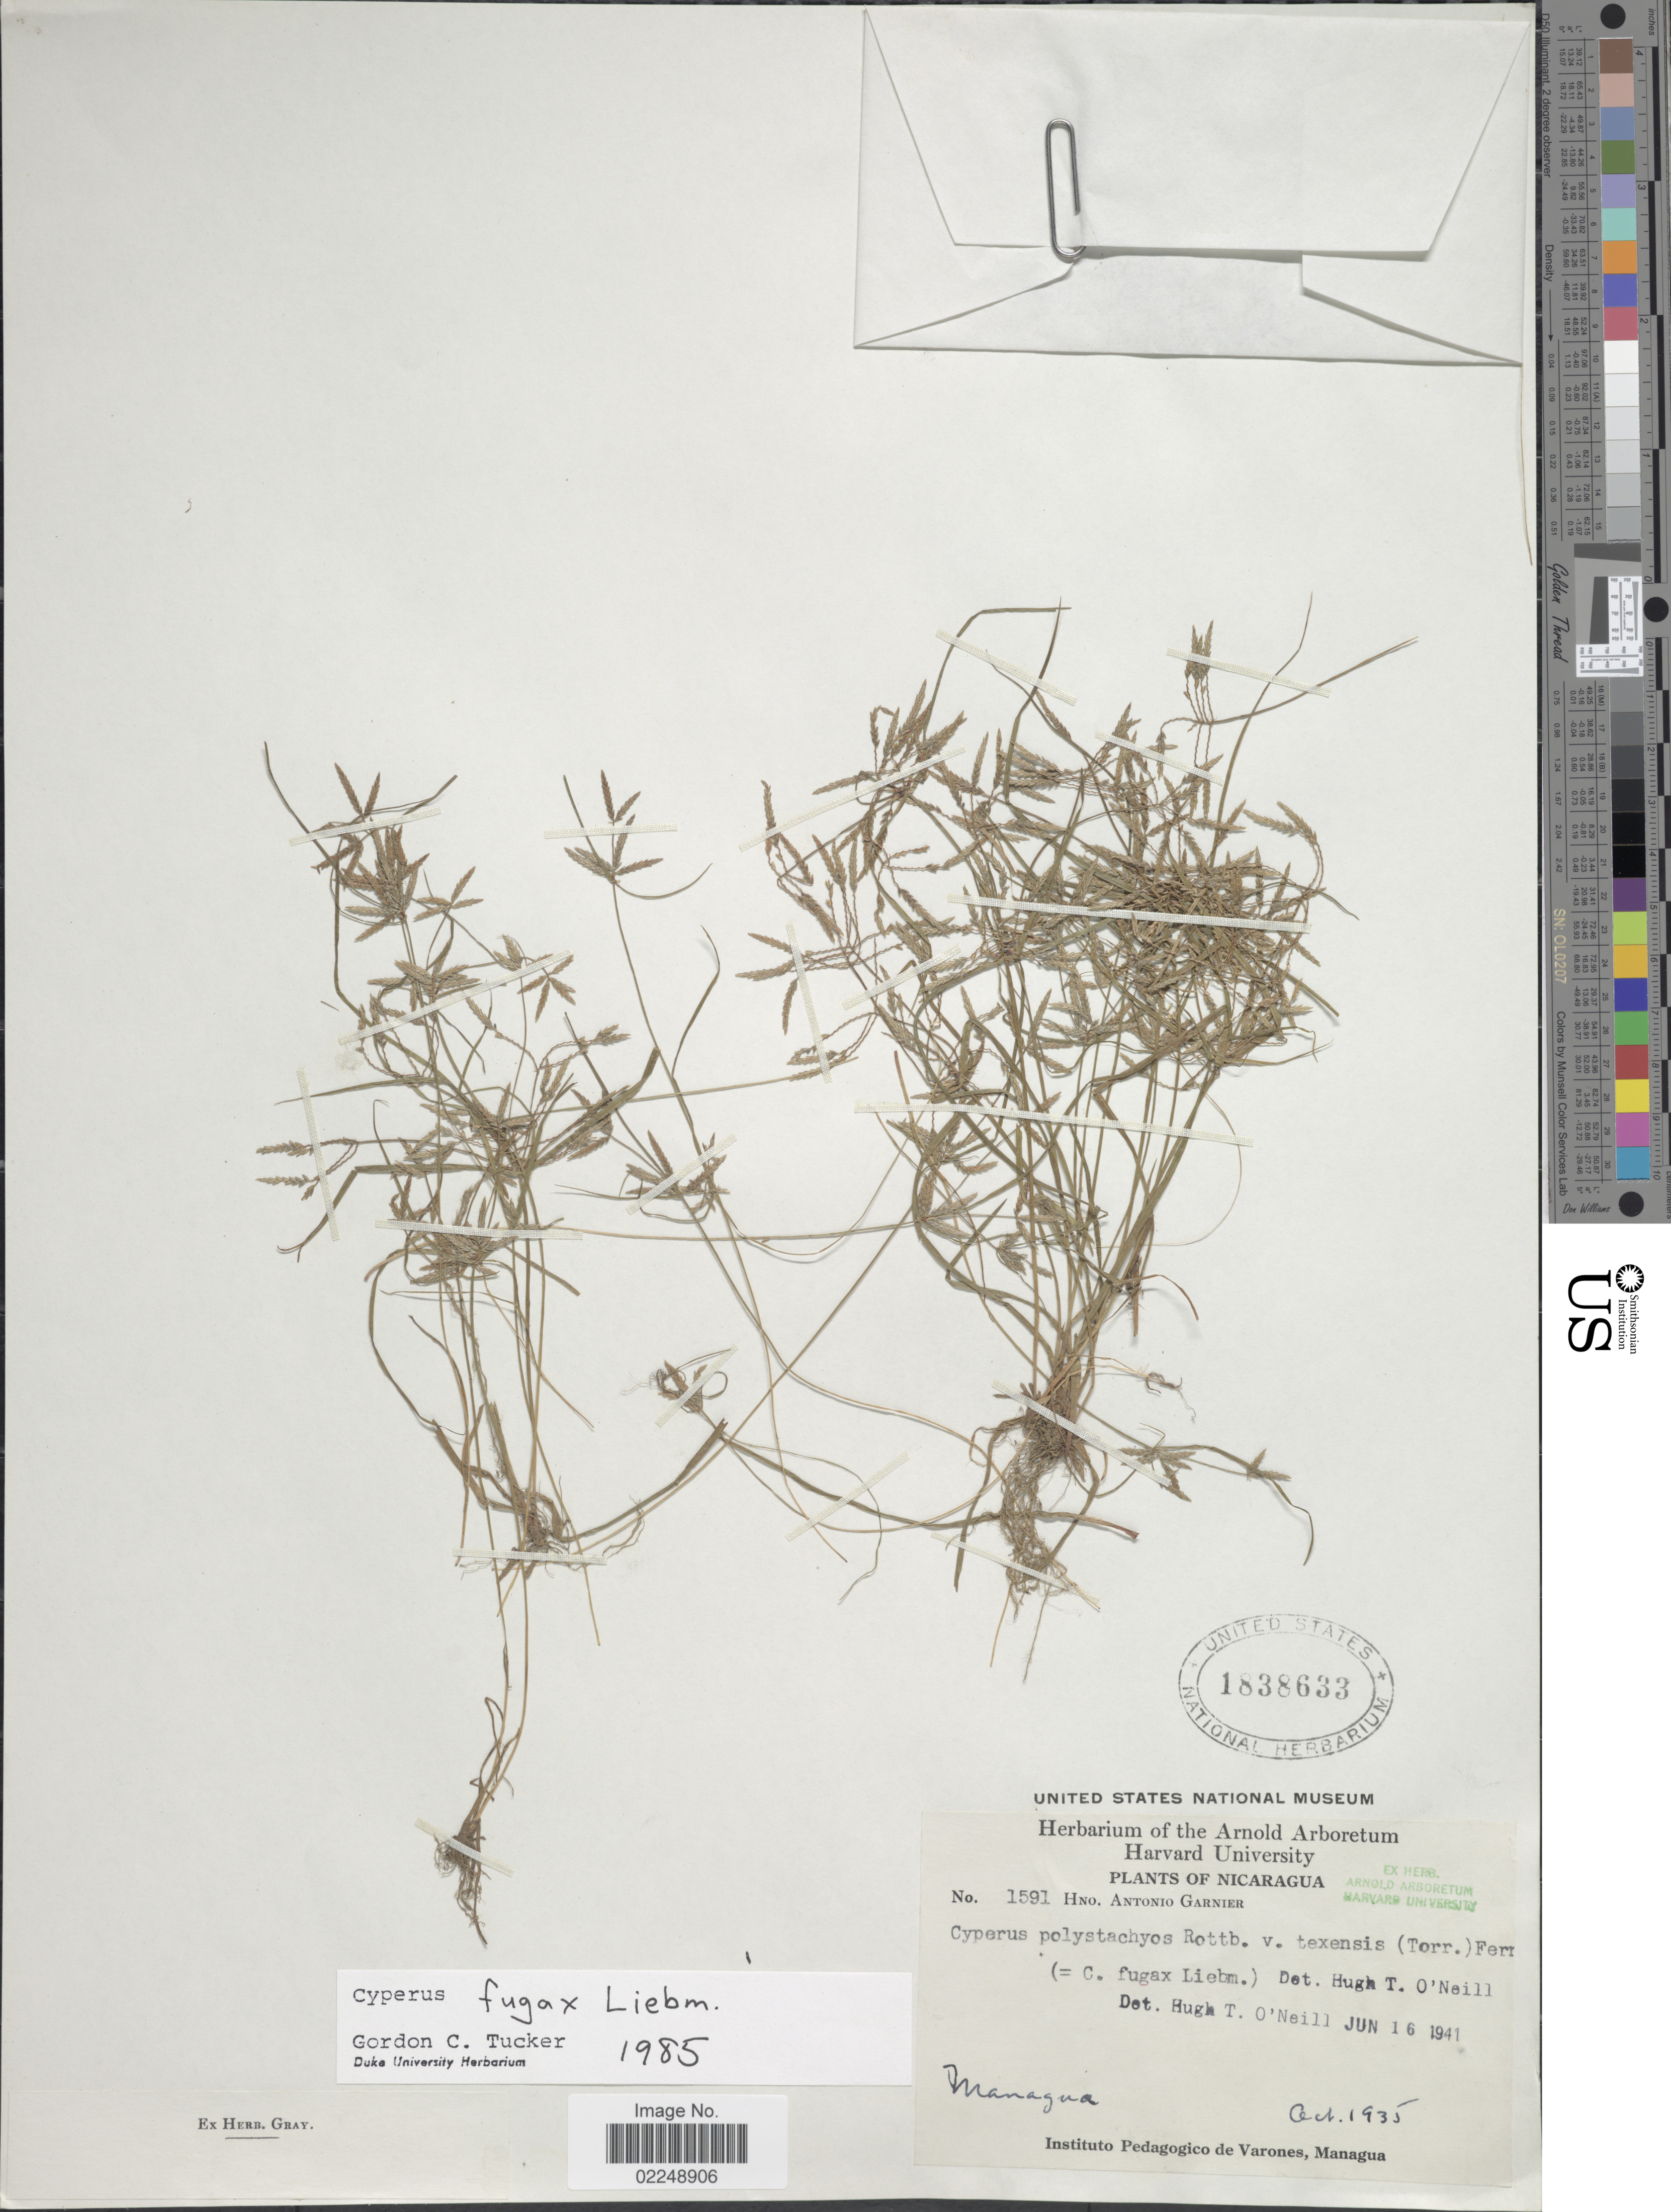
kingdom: Plantae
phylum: Tracheophyta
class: Liliopsida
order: Poales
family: Cyperaceae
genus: Cyperus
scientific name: Cyperus fugax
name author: Liebm.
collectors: Bro. A. Garnier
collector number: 1591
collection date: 1935-10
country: Nicaragua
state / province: Managua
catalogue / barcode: US 1838633